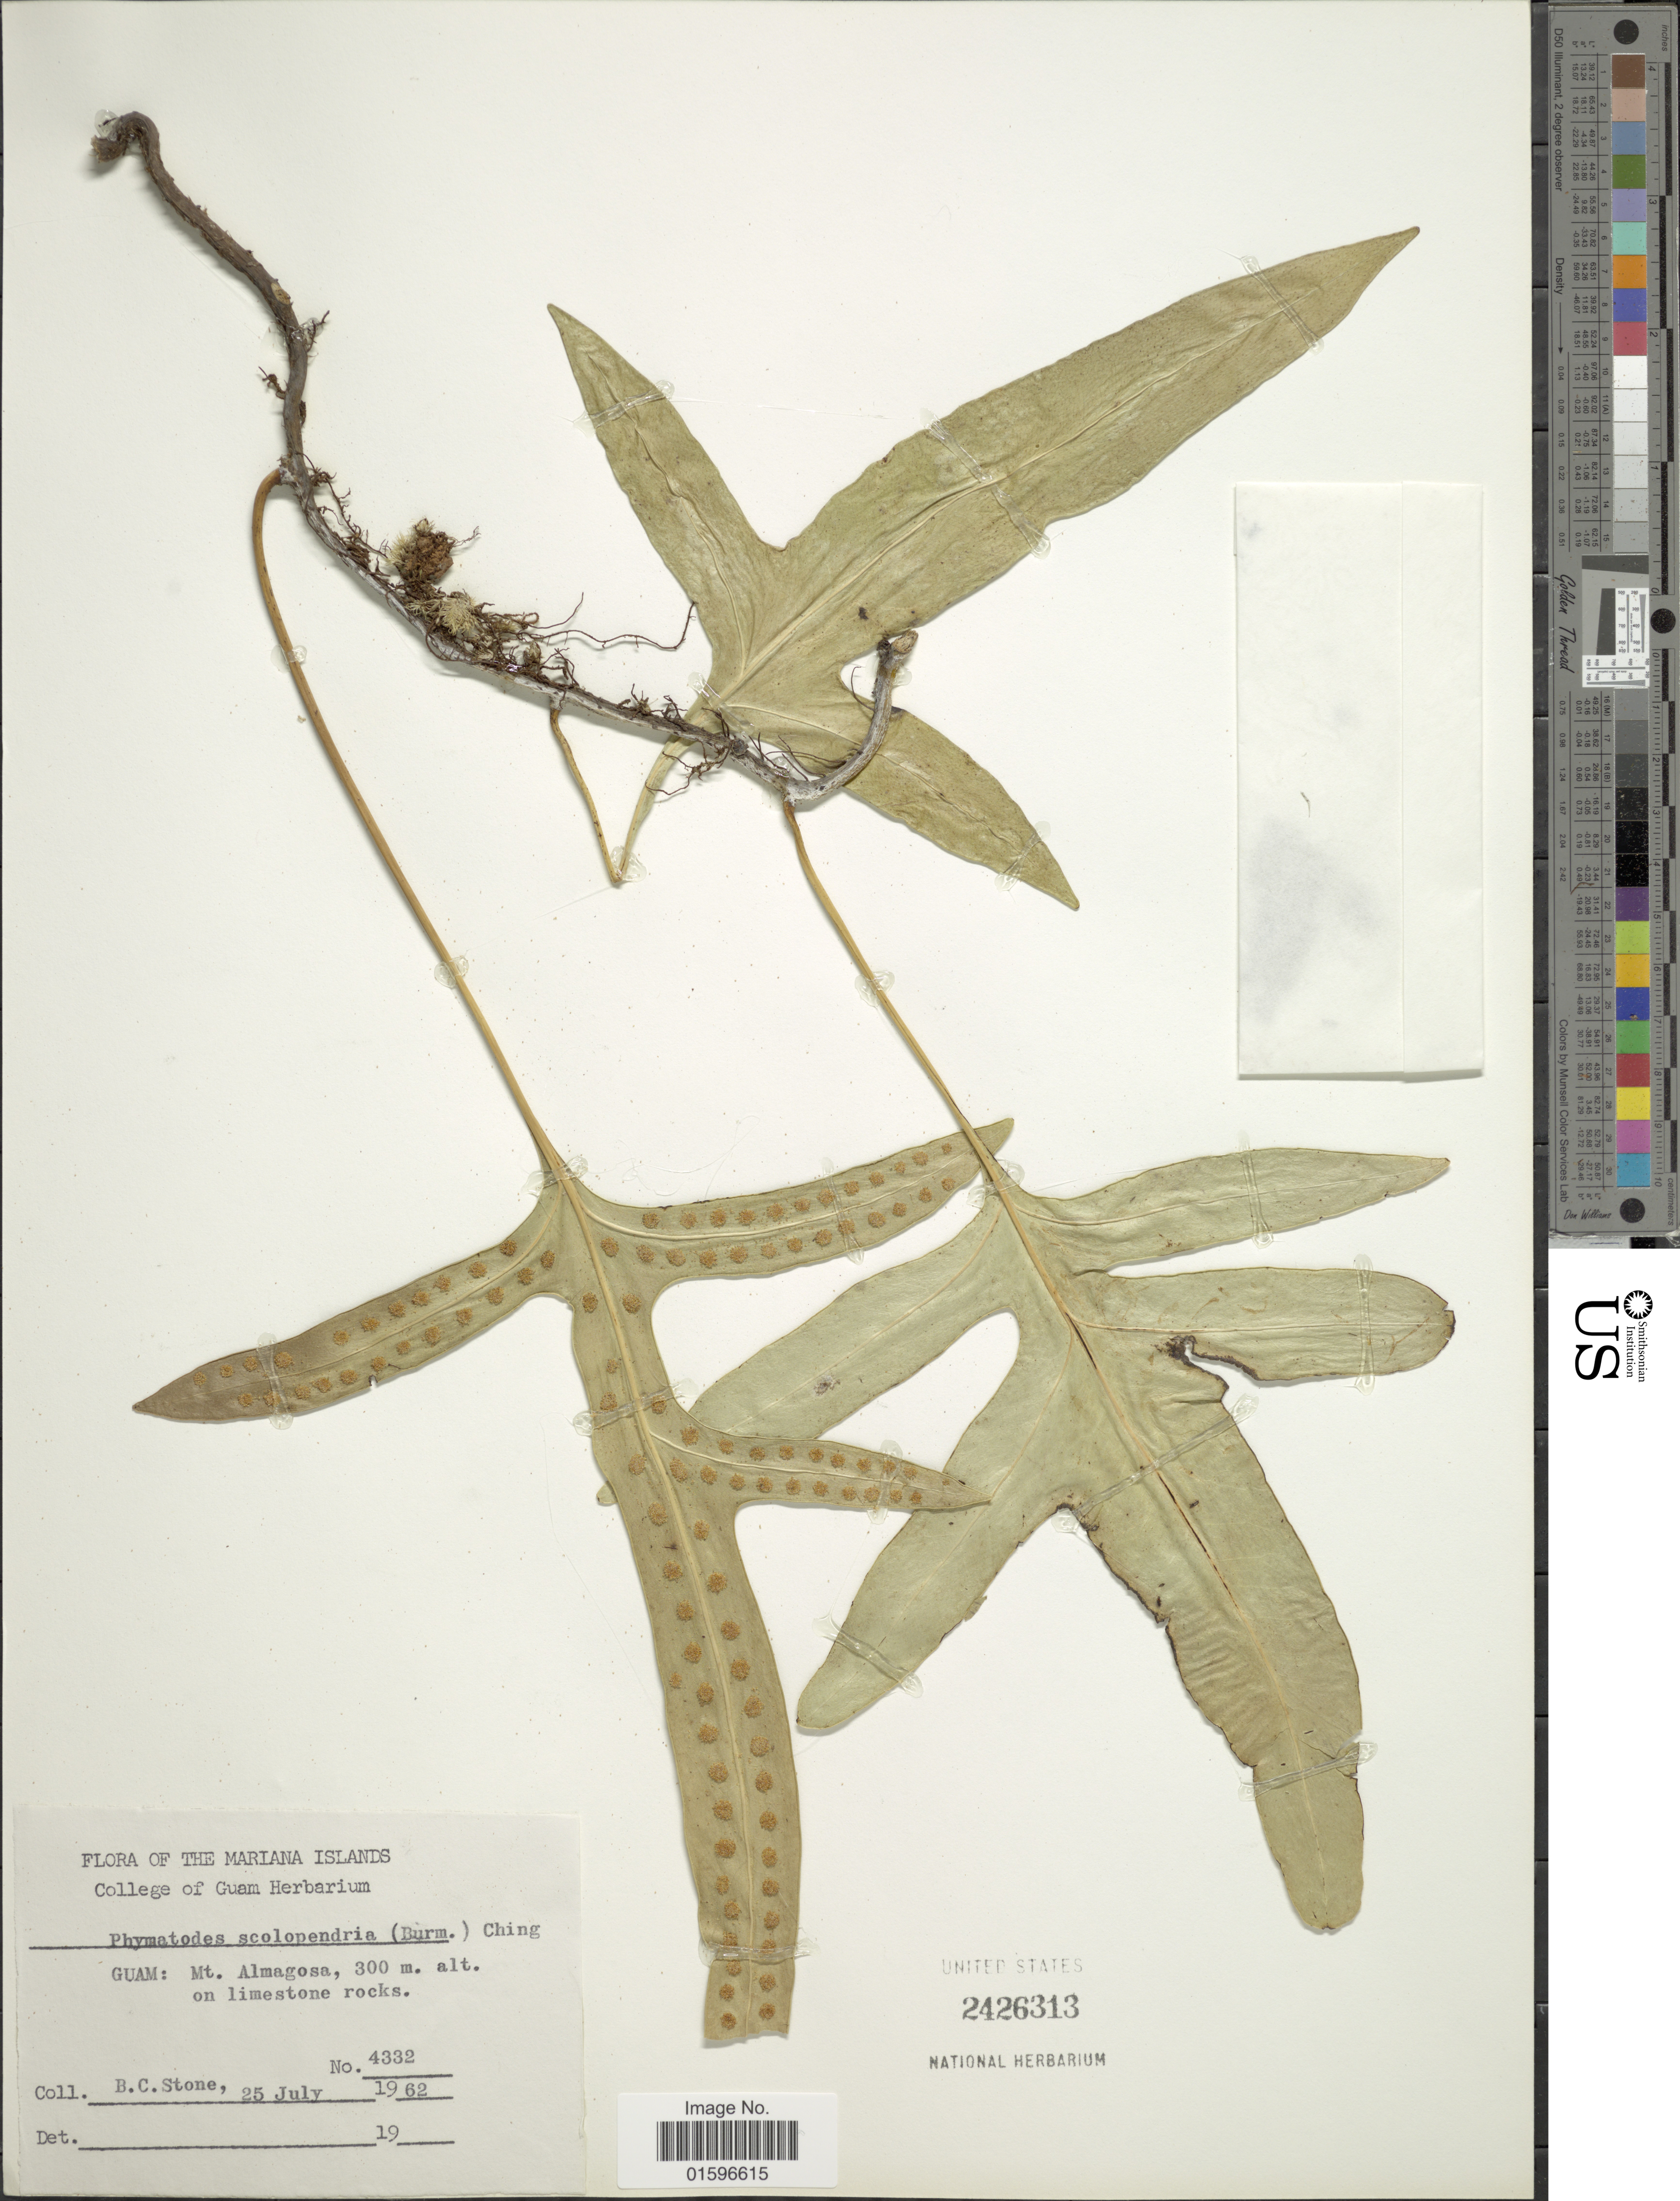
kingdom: Plantae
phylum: Tracheophyta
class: Polypodiopsida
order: Polypodiales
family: Polypodiaceae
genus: Polypodium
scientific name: Polypodium scolopendria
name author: Burm. f.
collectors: B. C. Stone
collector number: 4332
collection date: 1962-07-25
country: Guam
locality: Mariana Islands, Guam, Umatac, Mt. Almagosa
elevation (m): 300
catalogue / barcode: US 2426313